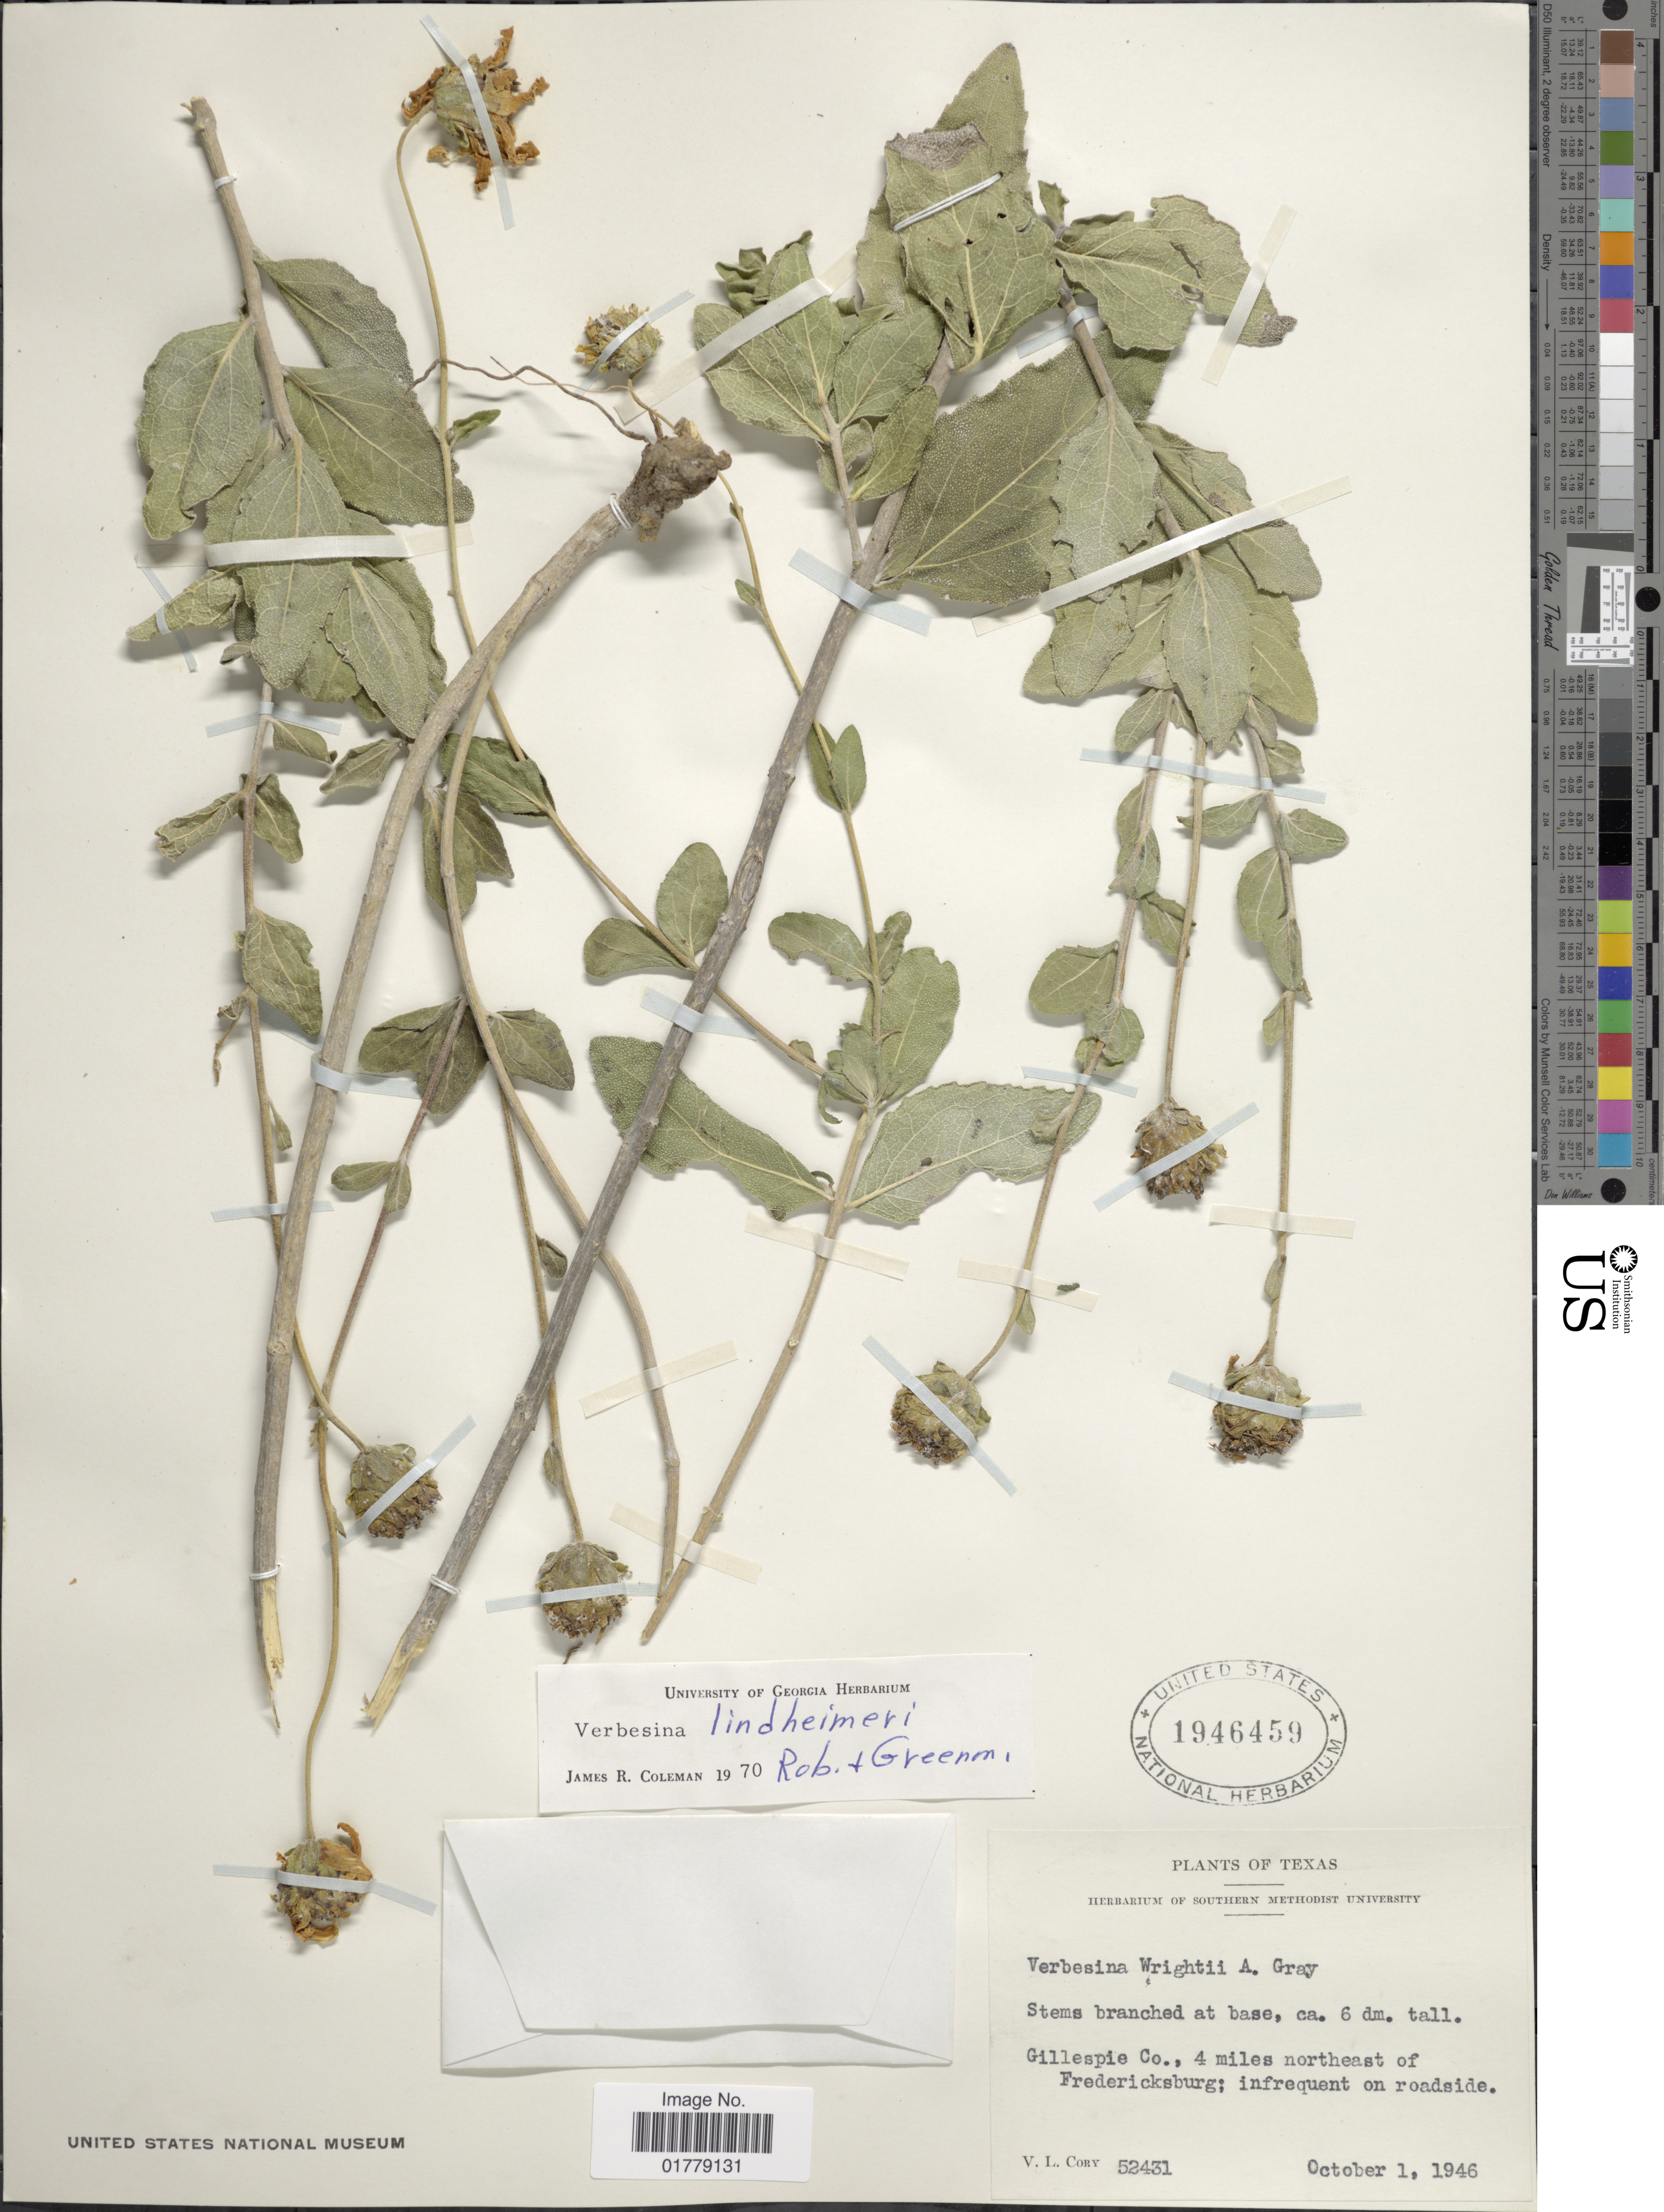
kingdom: Plantae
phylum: Tracheophyta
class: Magnoliopsida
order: Asterales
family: Asteraceae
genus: Verbesina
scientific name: Verbesina lindheimeri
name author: B.L. Rob. & Greenm.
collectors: V. Cory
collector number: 52431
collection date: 1946-10-01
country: United States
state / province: Texas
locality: Gillespie Co., 4 miles northeast of Fredericksburg; infrequent on roadside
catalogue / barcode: US 1946459